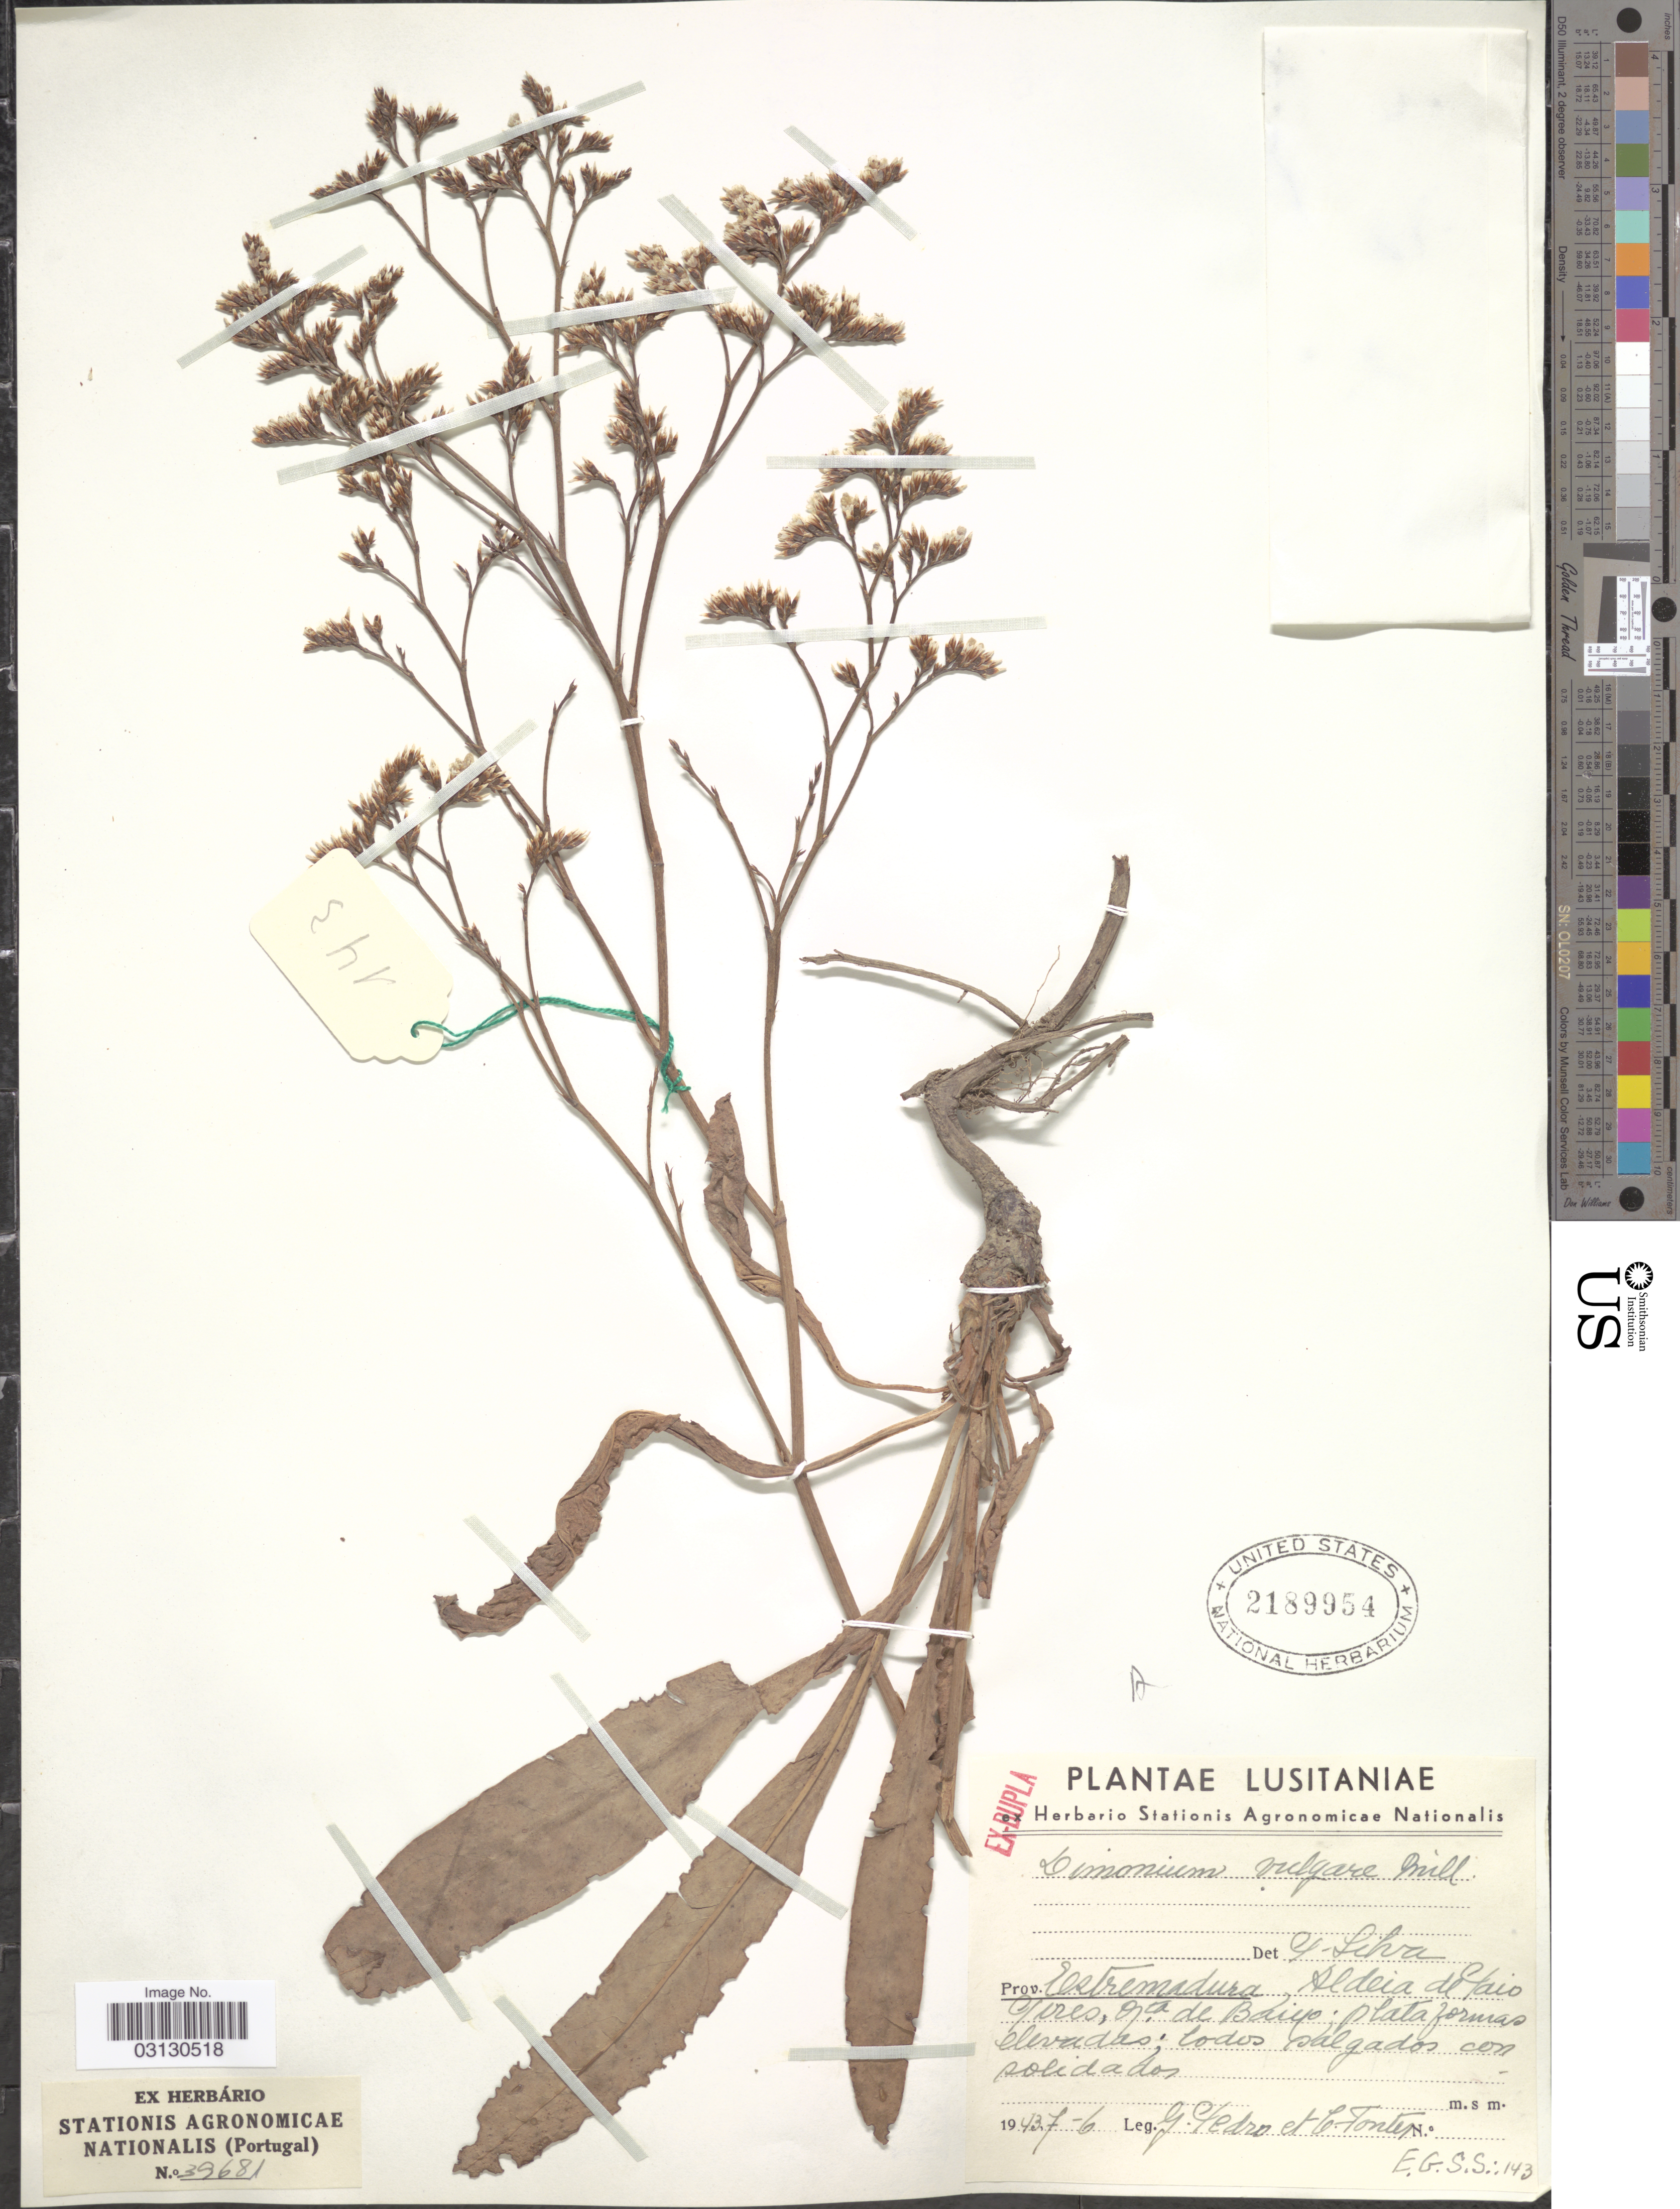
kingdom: Plantae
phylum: Tracheophyta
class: Magnoliopsida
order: Caryophyllales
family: Plumbaginaceae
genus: Limonium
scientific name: Limonium vulgare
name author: Mill.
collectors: G. Pedro & C. Fontes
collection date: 1943-06-07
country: Portugal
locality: Lusitaniae. Prov. Estremadura, Aldeia de Paio Pires, Ojta. de Baiyo [interpreted].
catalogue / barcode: US 2189954